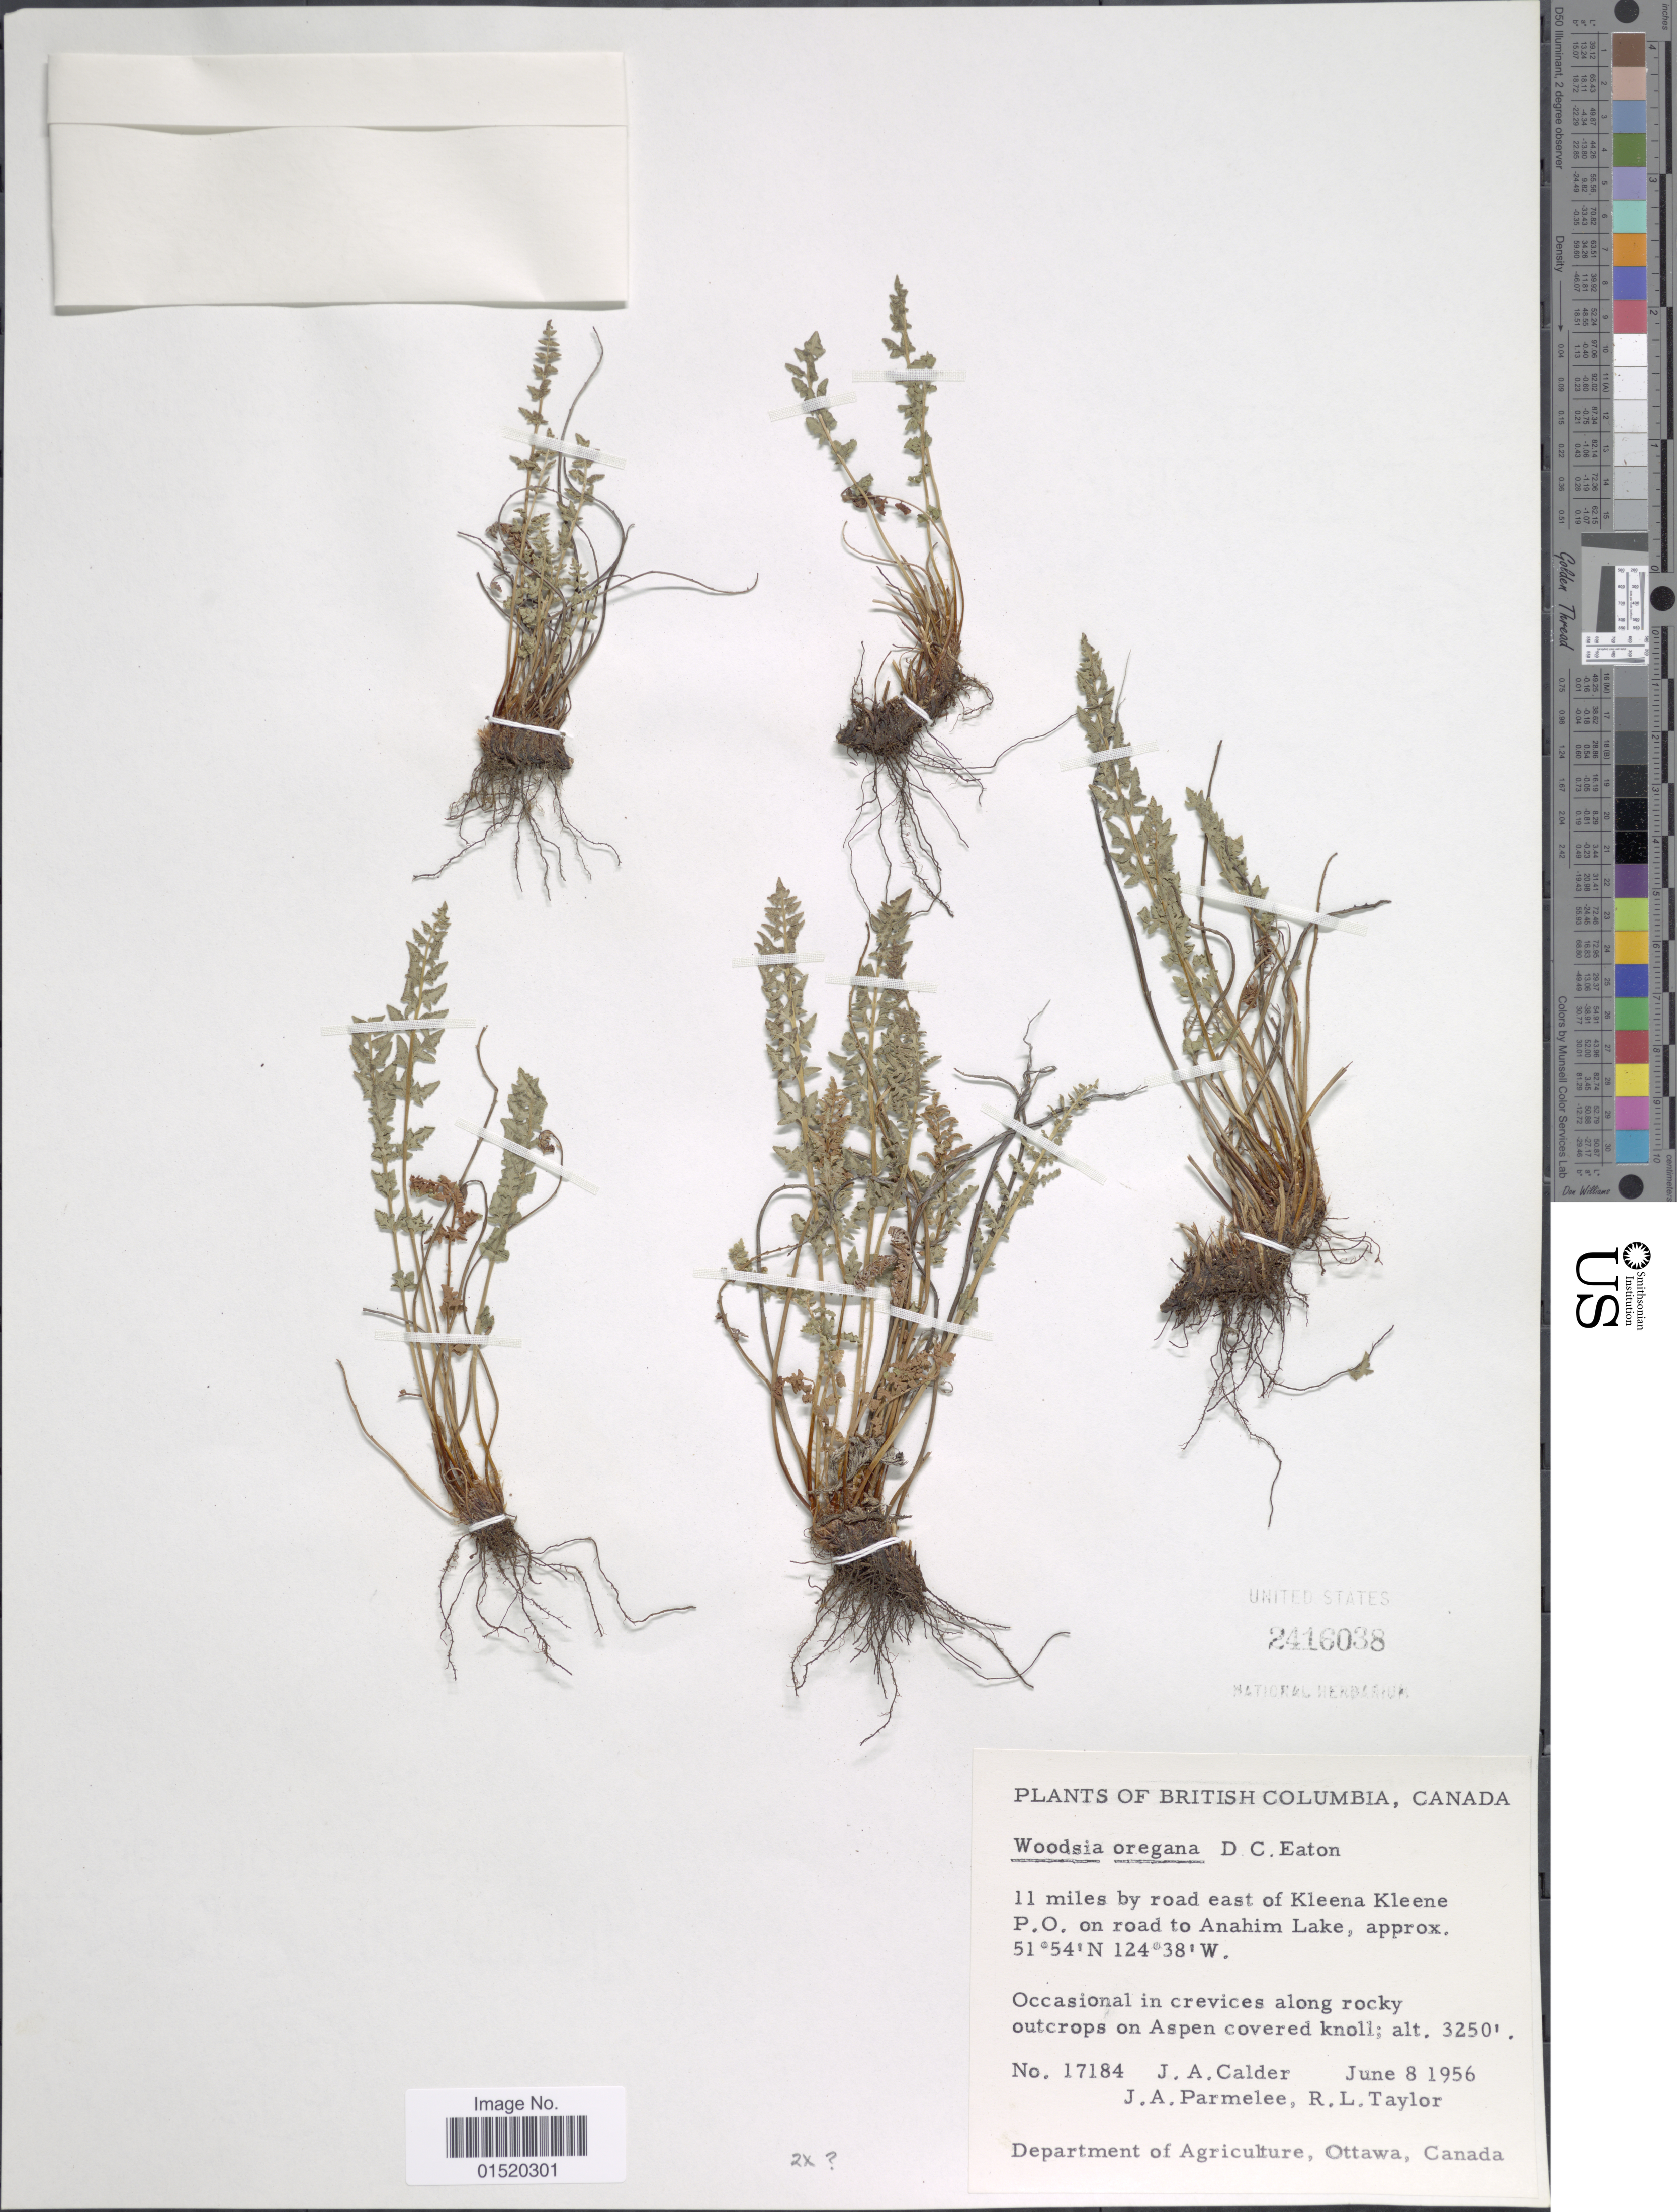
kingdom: Plantae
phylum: Tracheophyta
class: Polypodiopsida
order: Polypodiales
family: Woodsiaceae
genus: Woodsia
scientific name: Woodsia oregana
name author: D.C. Eaton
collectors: J. A. Calder, J. A. Parmelee & R. Taylor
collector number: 17184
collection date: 1956-06-08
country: Canada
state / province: British Columbia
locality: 11 miles by road east of Kleena Kleene P.O. on road to Anahim Lake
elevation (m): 991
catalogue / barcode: US 2416038